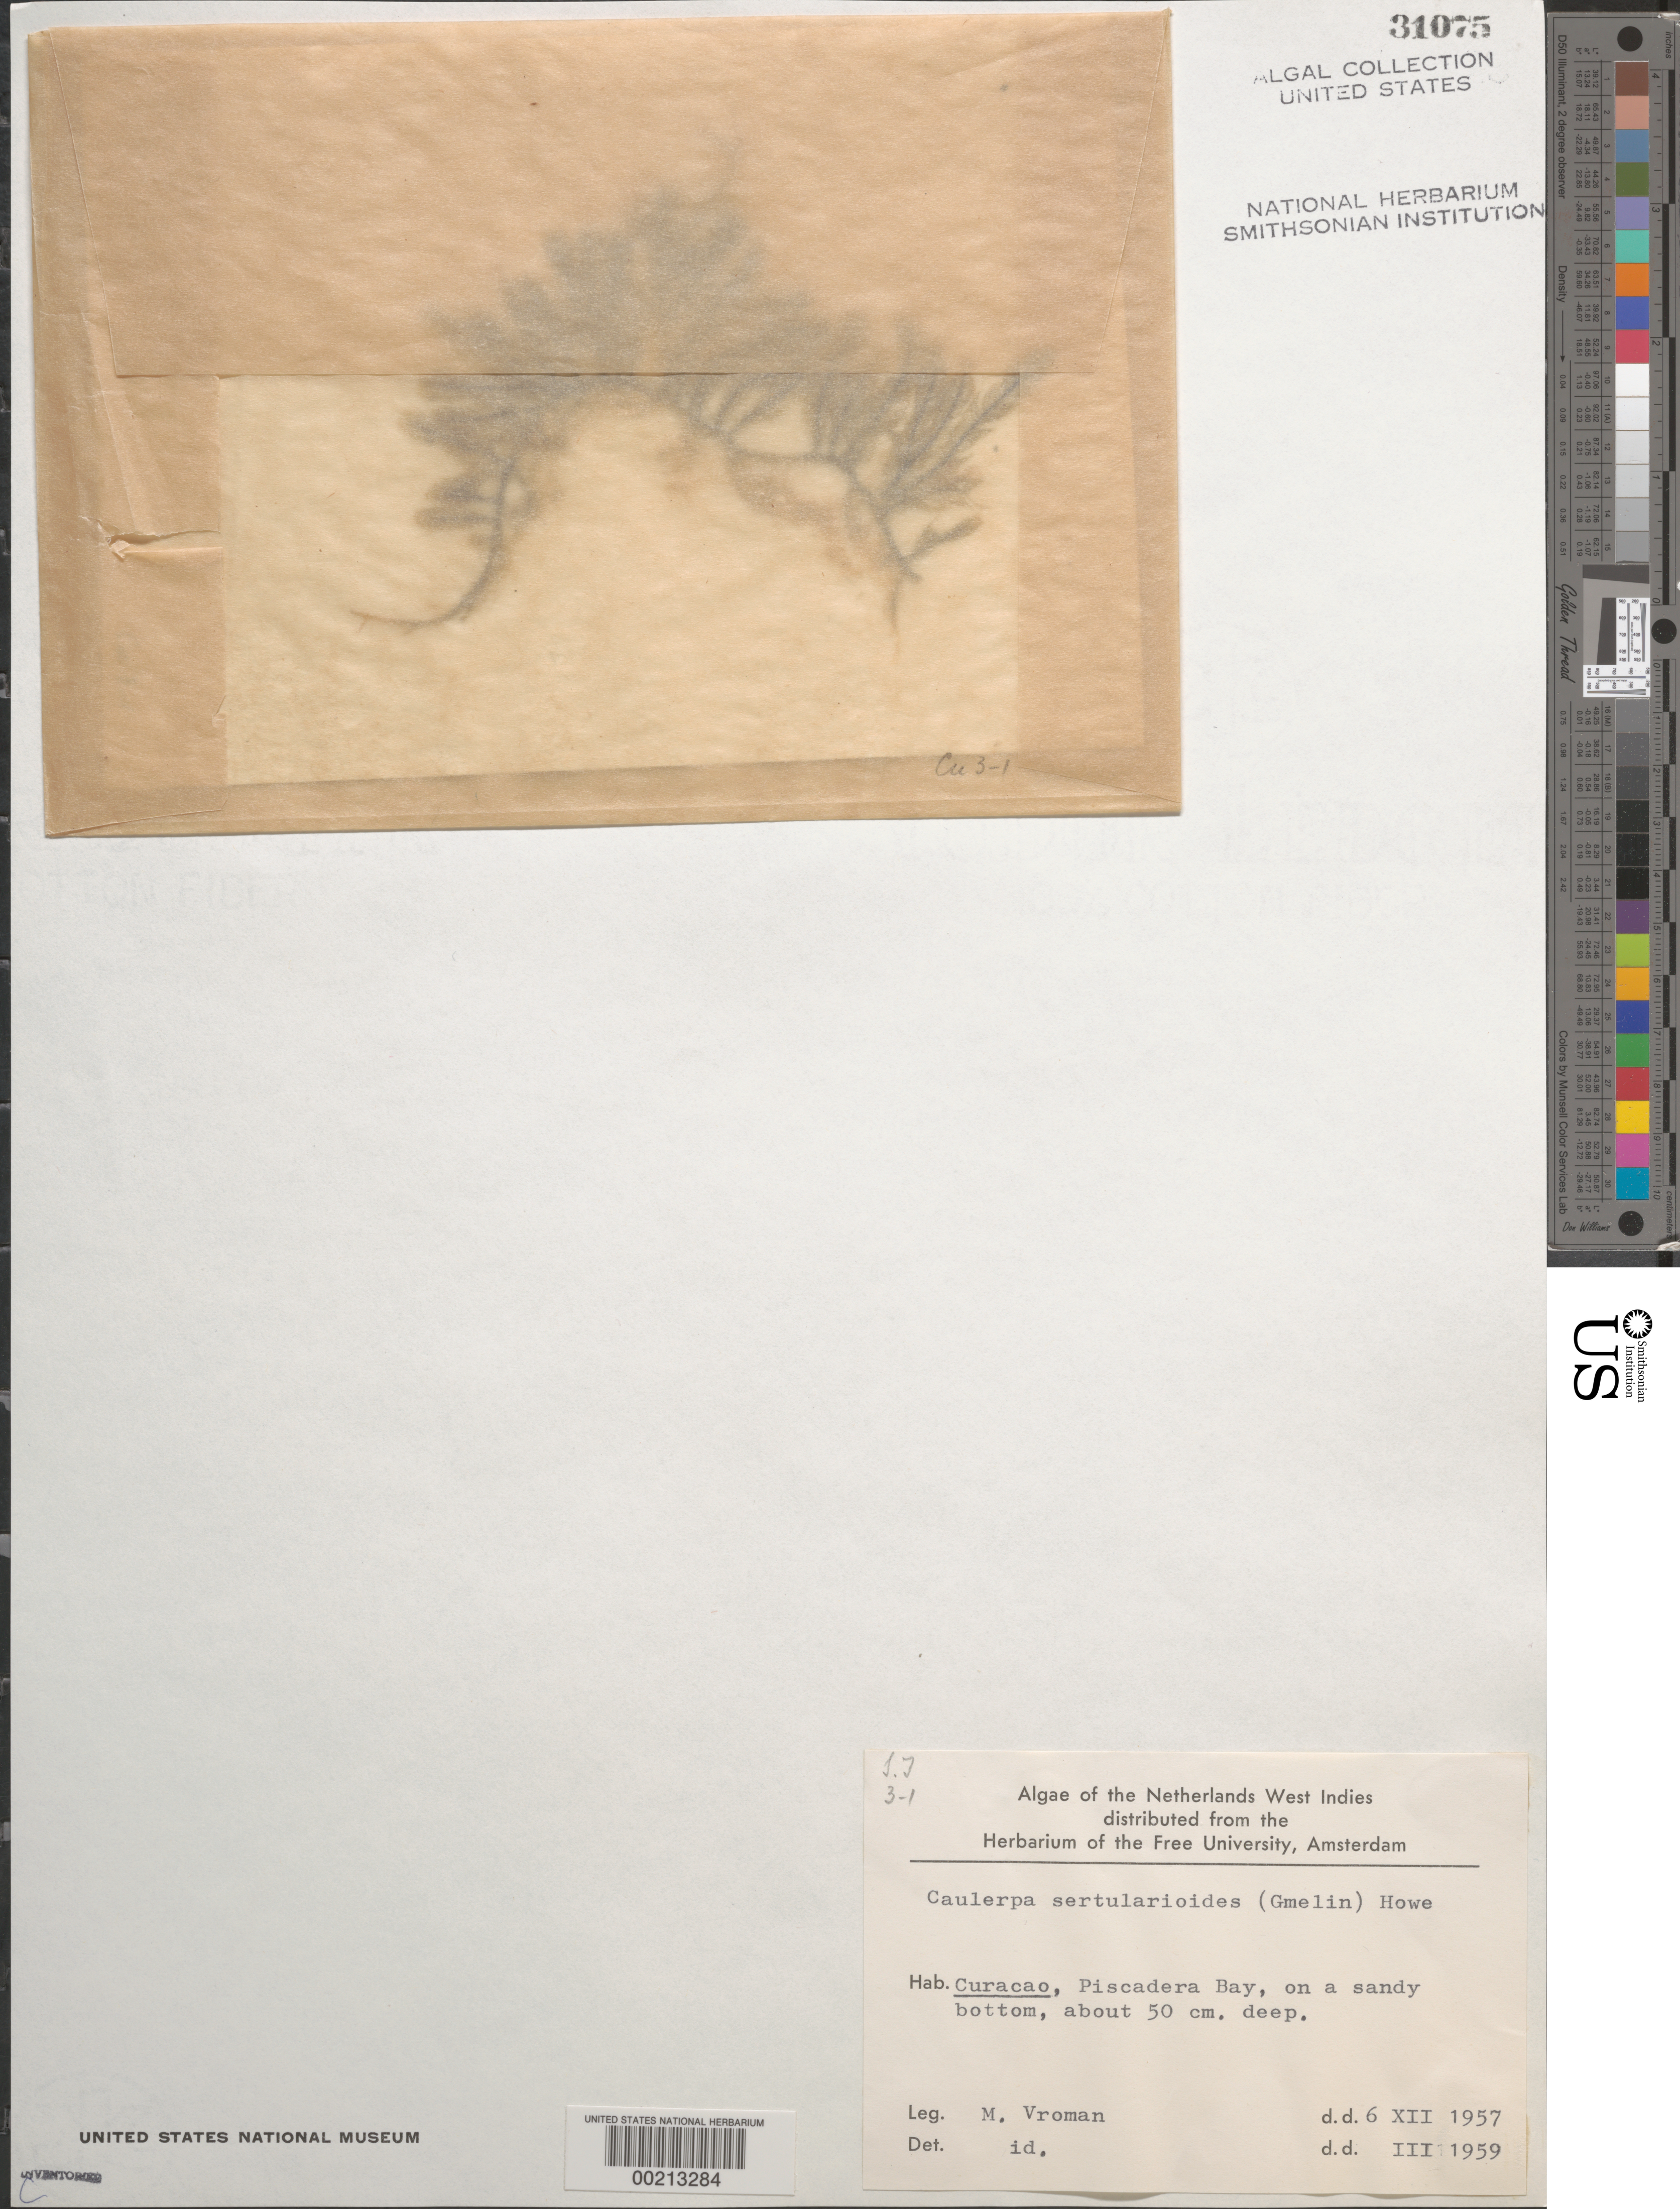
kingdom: Plantae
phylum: Chlorophyta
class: Ulvophyceae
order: Bryopsidales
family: Caulerpaceae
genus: Caulerpa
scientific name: Caulerpa sertularioides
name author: (S.G. Gmel.) M. Howe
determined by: Vroman, M.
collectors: M. Vroman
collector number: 3-1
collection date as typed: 06 Dec 1957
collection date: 1957-12-06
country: Curaçao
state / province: ABC Islands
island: Curaçao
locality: Piscadera Bay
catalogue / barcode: US 31075